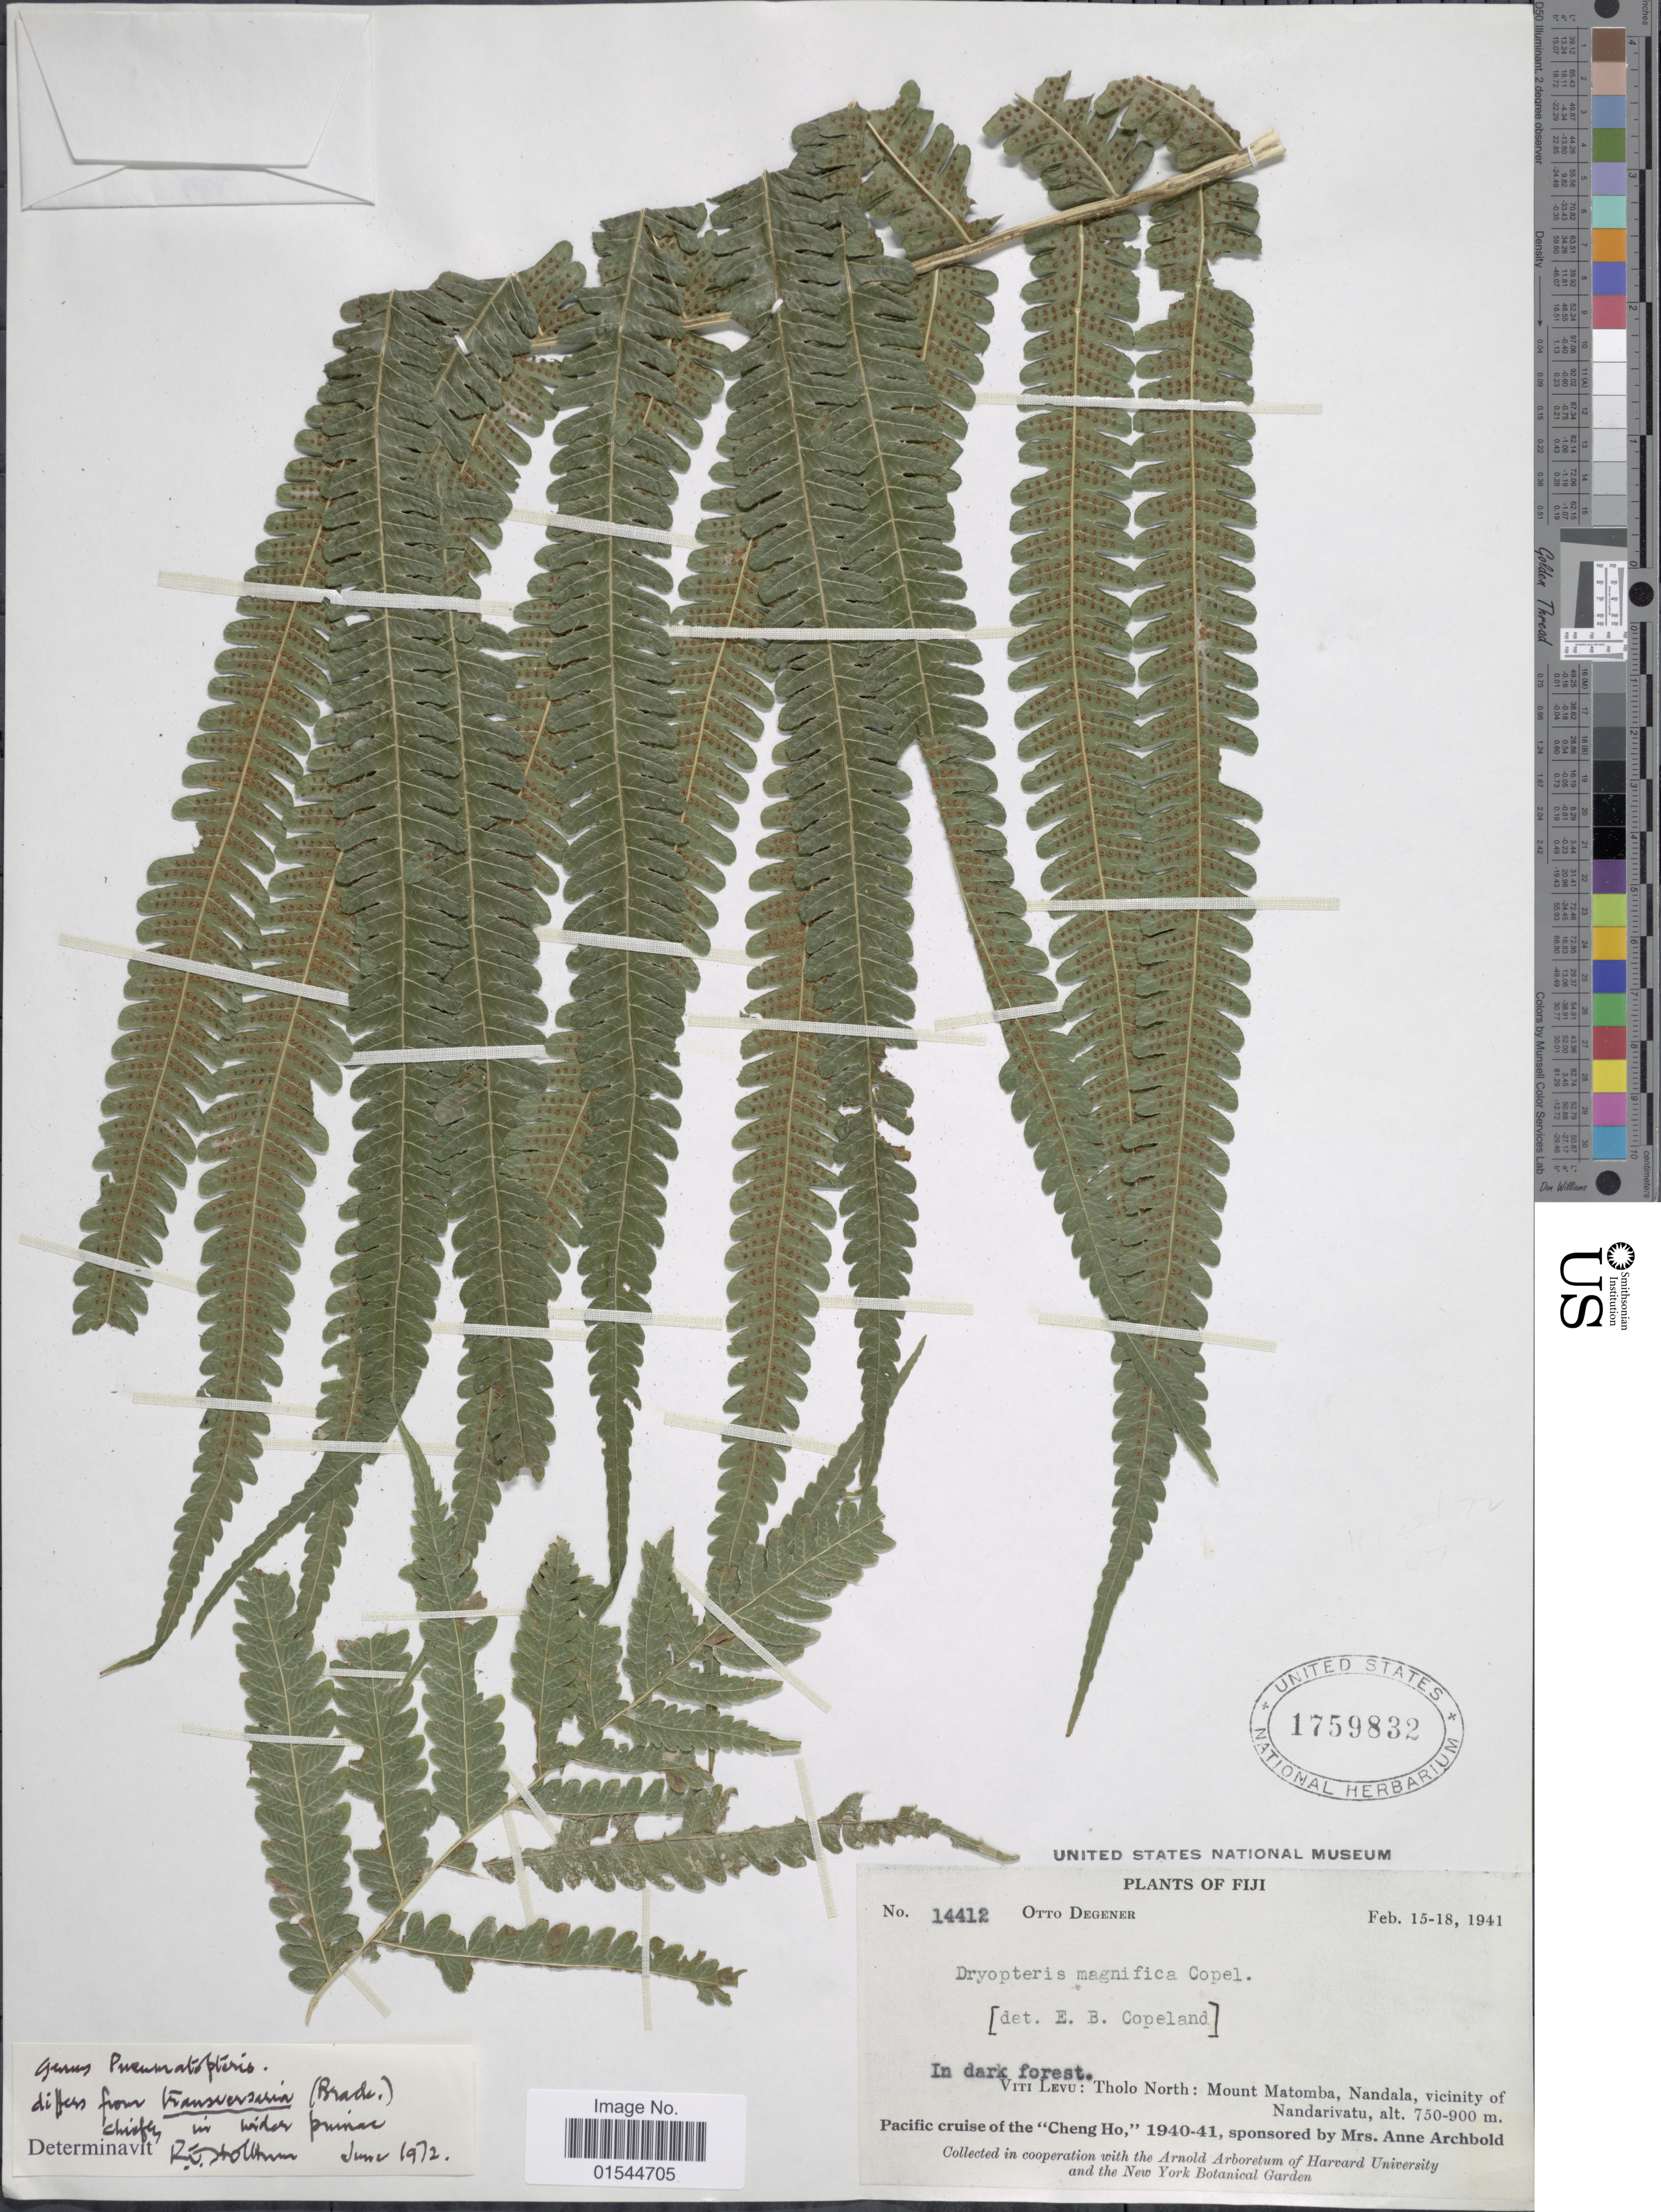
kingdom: Plantae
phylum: Tracheophyta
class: Polypodiopsida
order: Polypodiales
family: Thelypteridaceae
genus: Pneumatopteris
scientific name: Pneumatopteris transversaria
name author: (Brack.) Holttum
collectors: O. Degener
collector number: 14412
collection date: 1941-02-15/1941-02-18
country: Fiji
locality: Viti Levu: Tholo North: Mount Matomba, Nandala, vicinity of Nandarivatu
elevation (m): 750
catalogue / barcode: US 1759832